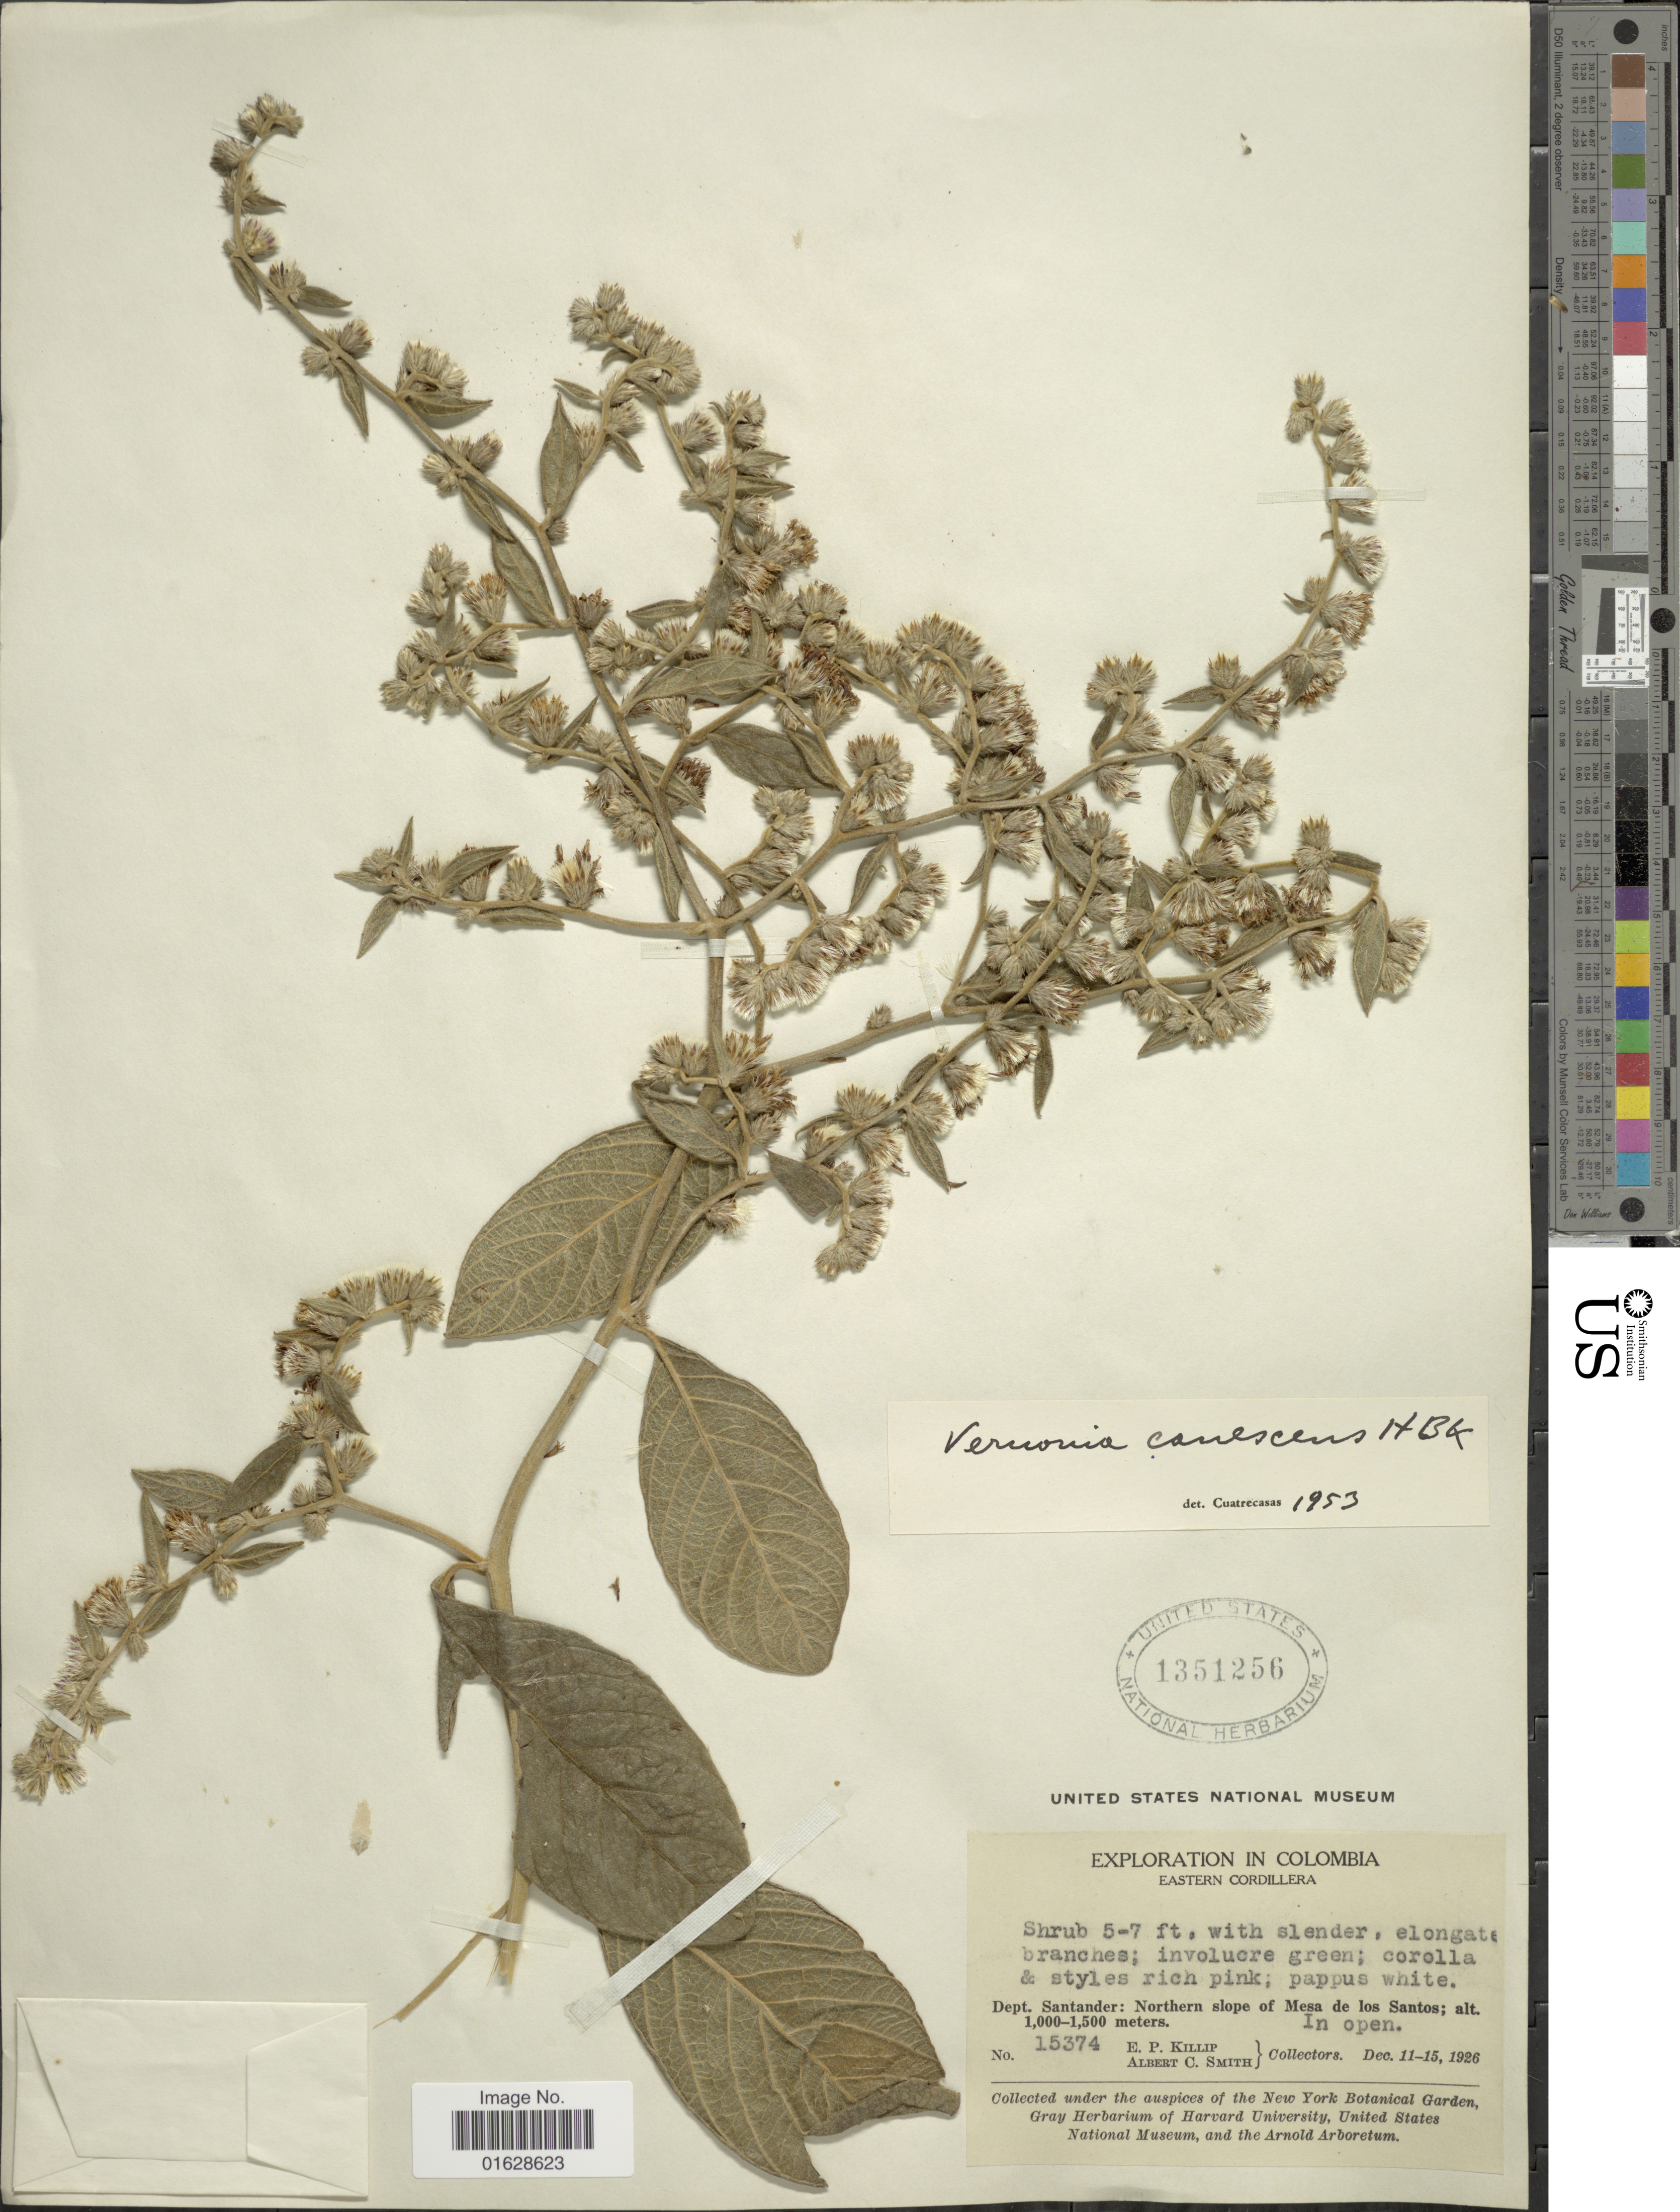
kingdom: Plantae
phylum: Tracheophyta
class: Magnoliopsida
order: Asterales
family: Asteraceae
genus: Lepidaploa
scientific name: Lepidaploa canescens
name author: (Kunth) H. Rob.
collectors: E. P. Killip & A. C. Smith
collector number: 15374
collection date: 1926-12-11/1926-12-15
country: Colombia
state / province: Santander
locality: Colombia. Dept. Santander: Northern slope of Mesa de los Santos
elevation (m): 1000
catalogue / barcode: US 1351256